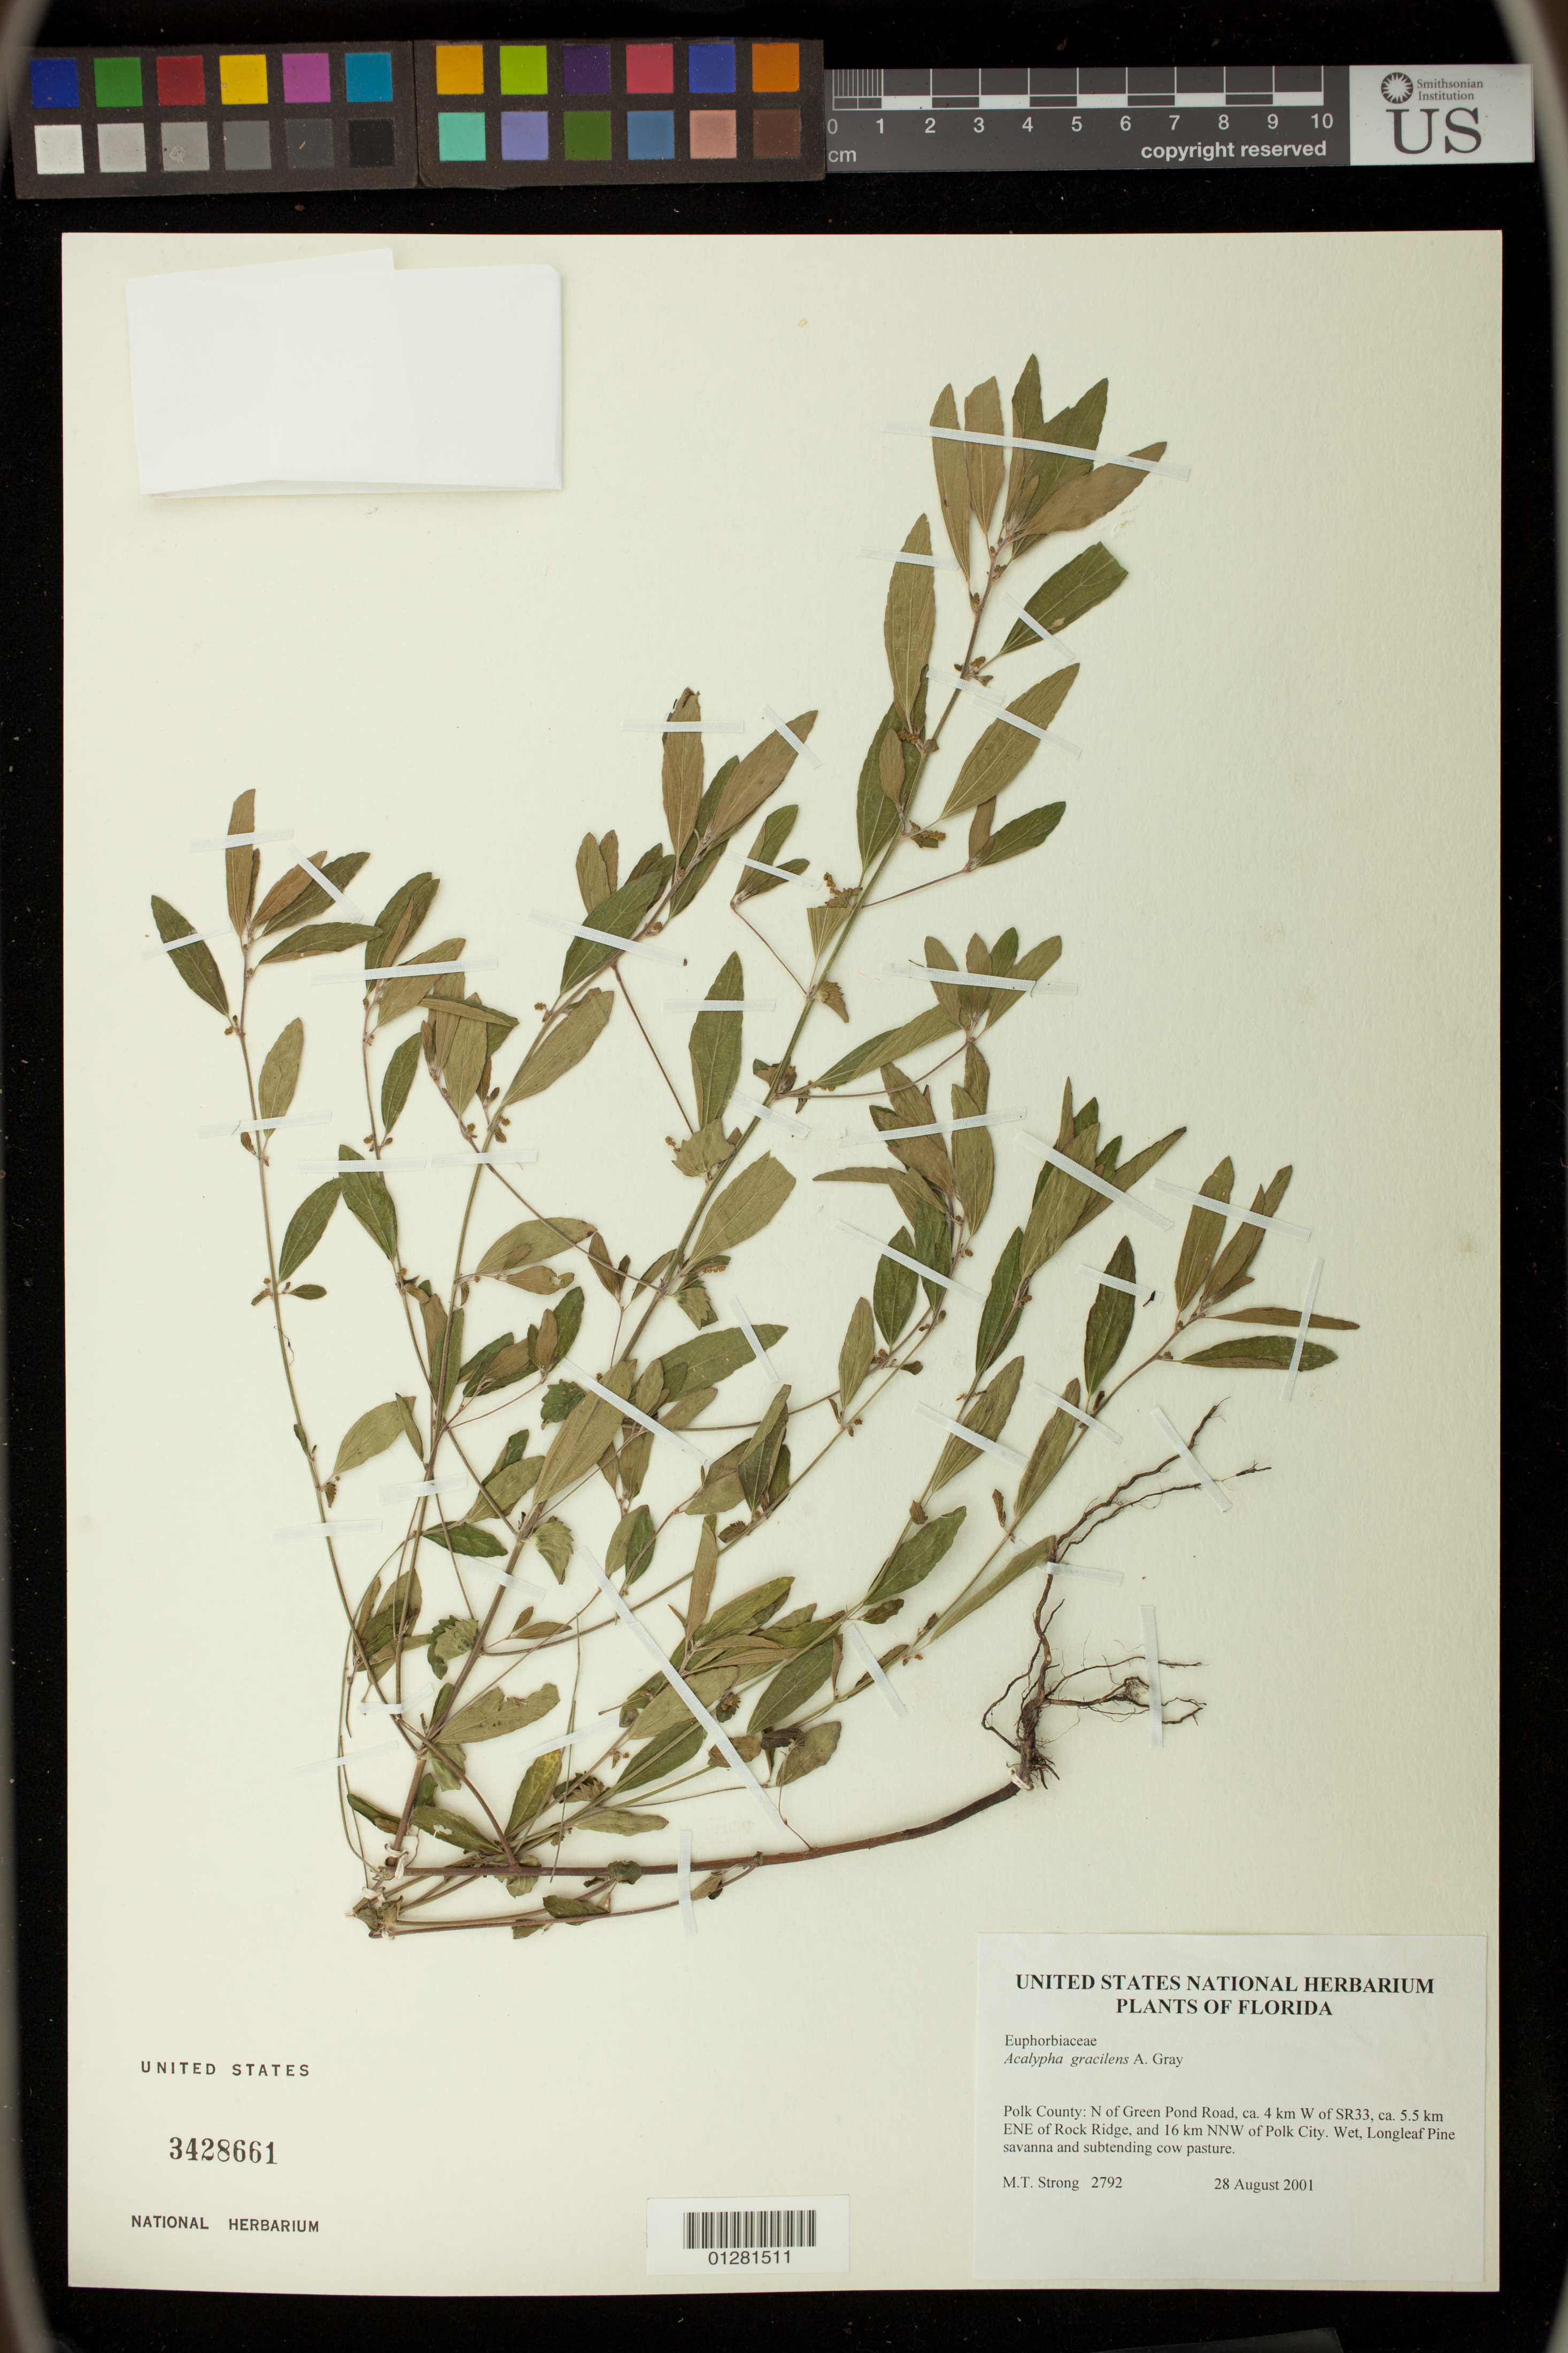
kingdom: Plantae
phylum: Tracheophyta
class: Magnoliopsida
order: Malpighiales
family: Euphorbiaceae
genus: Acalypha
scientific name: Acalypha gracilens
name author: A. Gray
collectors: M. T. Strong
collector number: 2792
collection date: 2001-08-28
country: United States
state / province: Florida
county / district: Polk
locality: N of Green Pond Road, ca. 4 km. W of SR33, ca. 5.5 km. ENE of Rock Ridge, and 16 km. NNW of Polk City.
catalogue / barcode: US 3428661